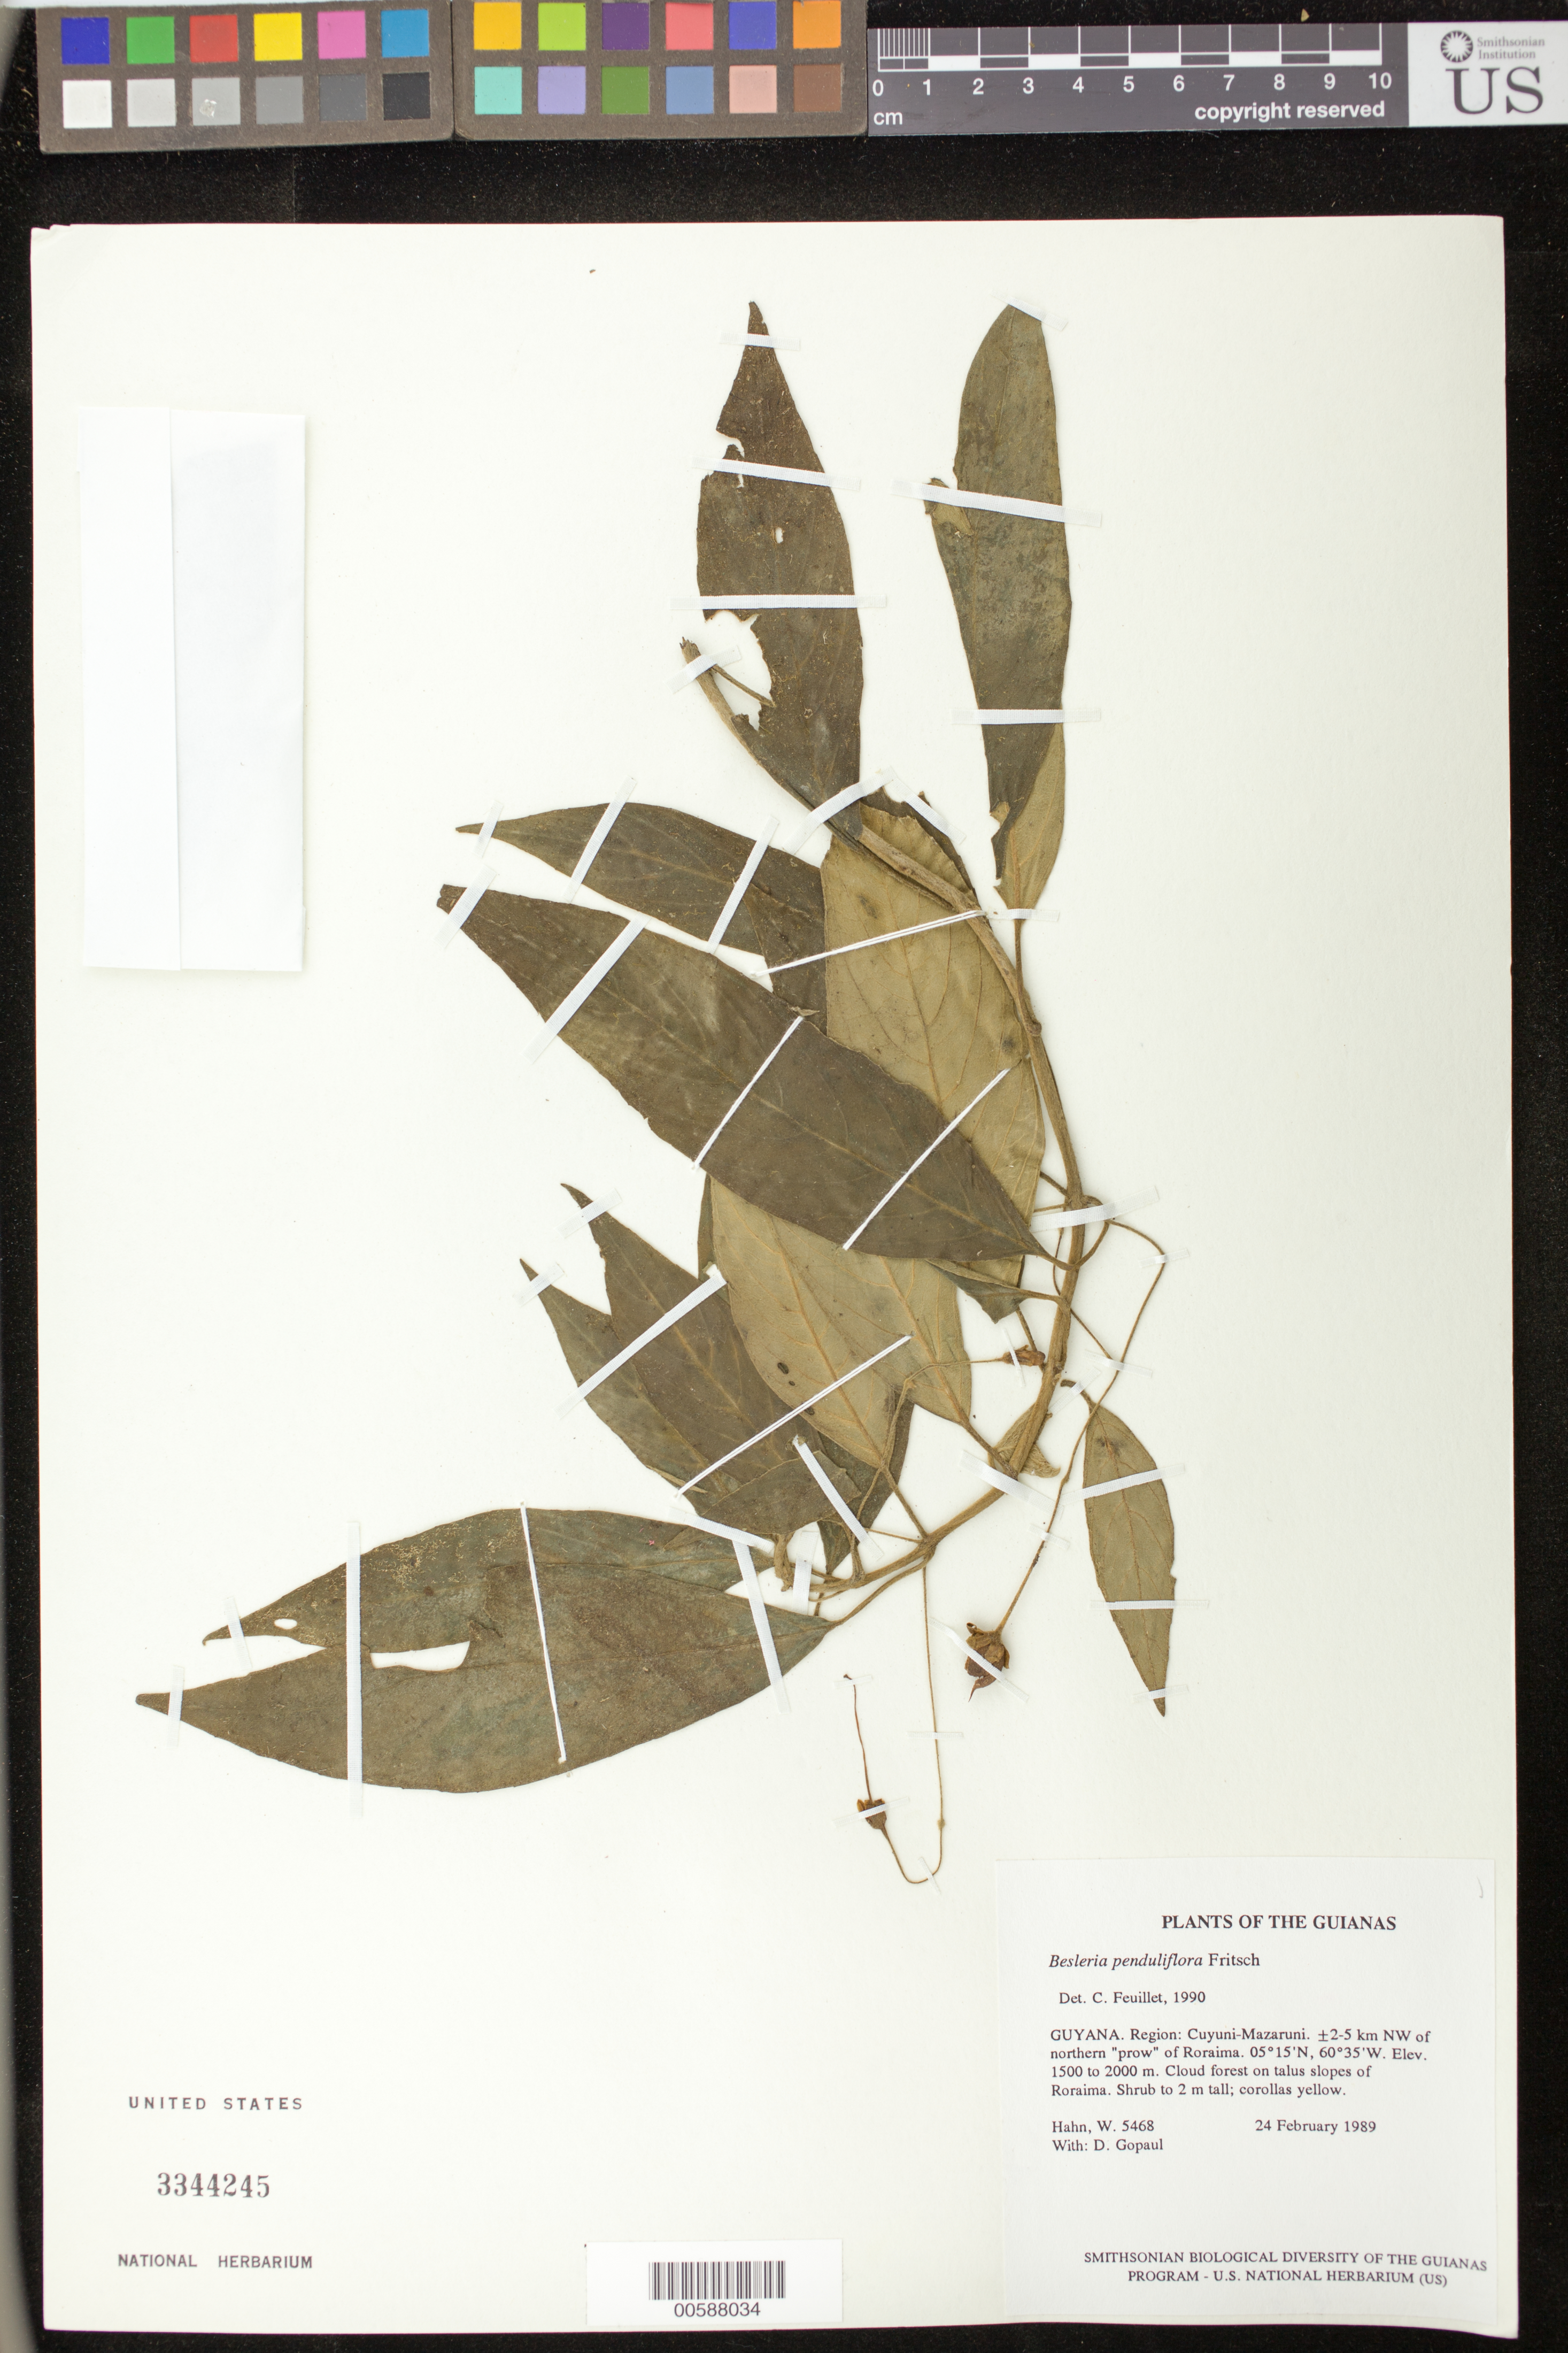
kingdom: Plantae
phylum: Tracheophyta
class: Magnoliopsida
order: Lamiales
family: Gesneriaceae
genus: Besleria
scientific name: Besleria penduliflora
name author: Fritsch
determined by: Skog, Laurence E.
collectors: W. J. Hahn & D. Gopaul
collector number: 5468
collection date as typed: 24 Feb 1989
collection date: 1989-02-24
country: Guyana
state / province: Cuyuni-Mazaruni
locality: ± 2-5 km NW of northern "prow" of Mt. Roraima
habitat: Cloud forest on talus slopes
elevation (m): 1500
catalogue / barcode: US 3344245